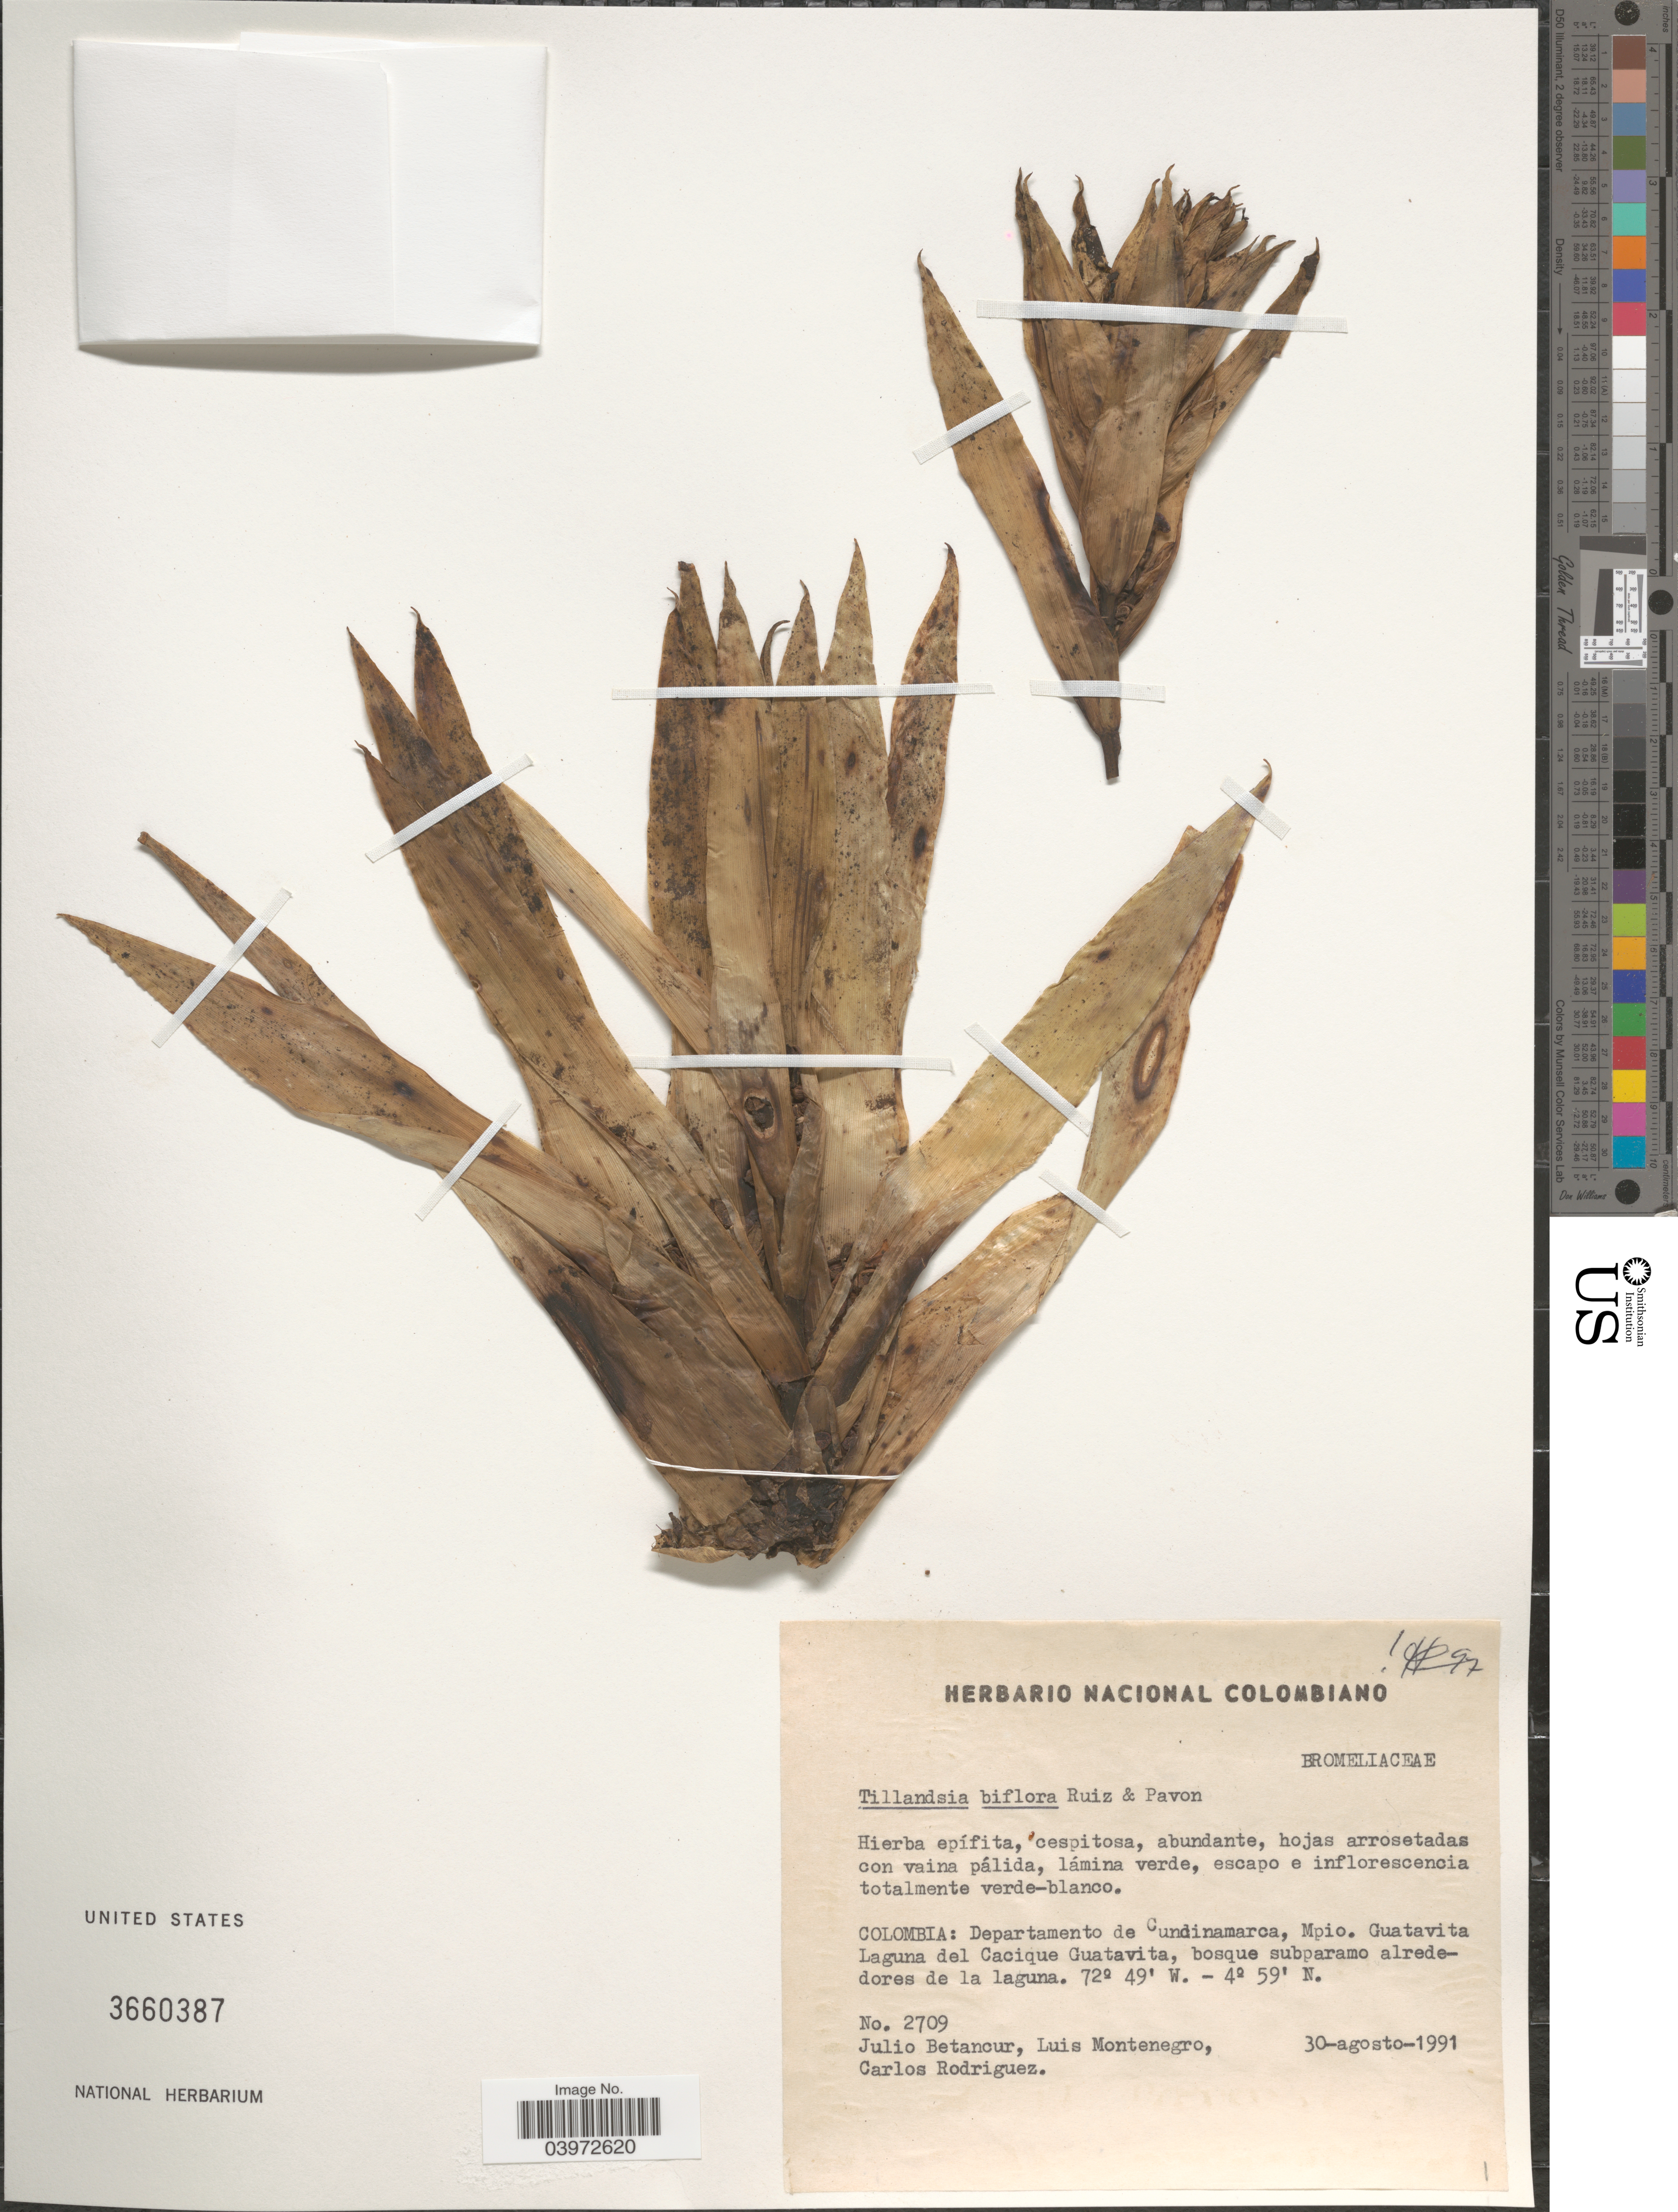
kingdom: Plantae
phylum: Tracheophyta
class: Liliopsida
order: Poales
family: Bromeliaceae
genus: Tillandsia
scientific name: Tillandsia biflora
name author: Ruiz & Pav.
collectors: J. Betancur, L. Montenegro & C. Rodriguez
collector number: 2709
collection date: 1991-08-30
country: Colombia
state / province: Cundinamarca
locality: Departamento de Cundinamarca, Mpio. Guatavita Laguna del Cacique Guatavita.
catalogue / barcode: US 3660387